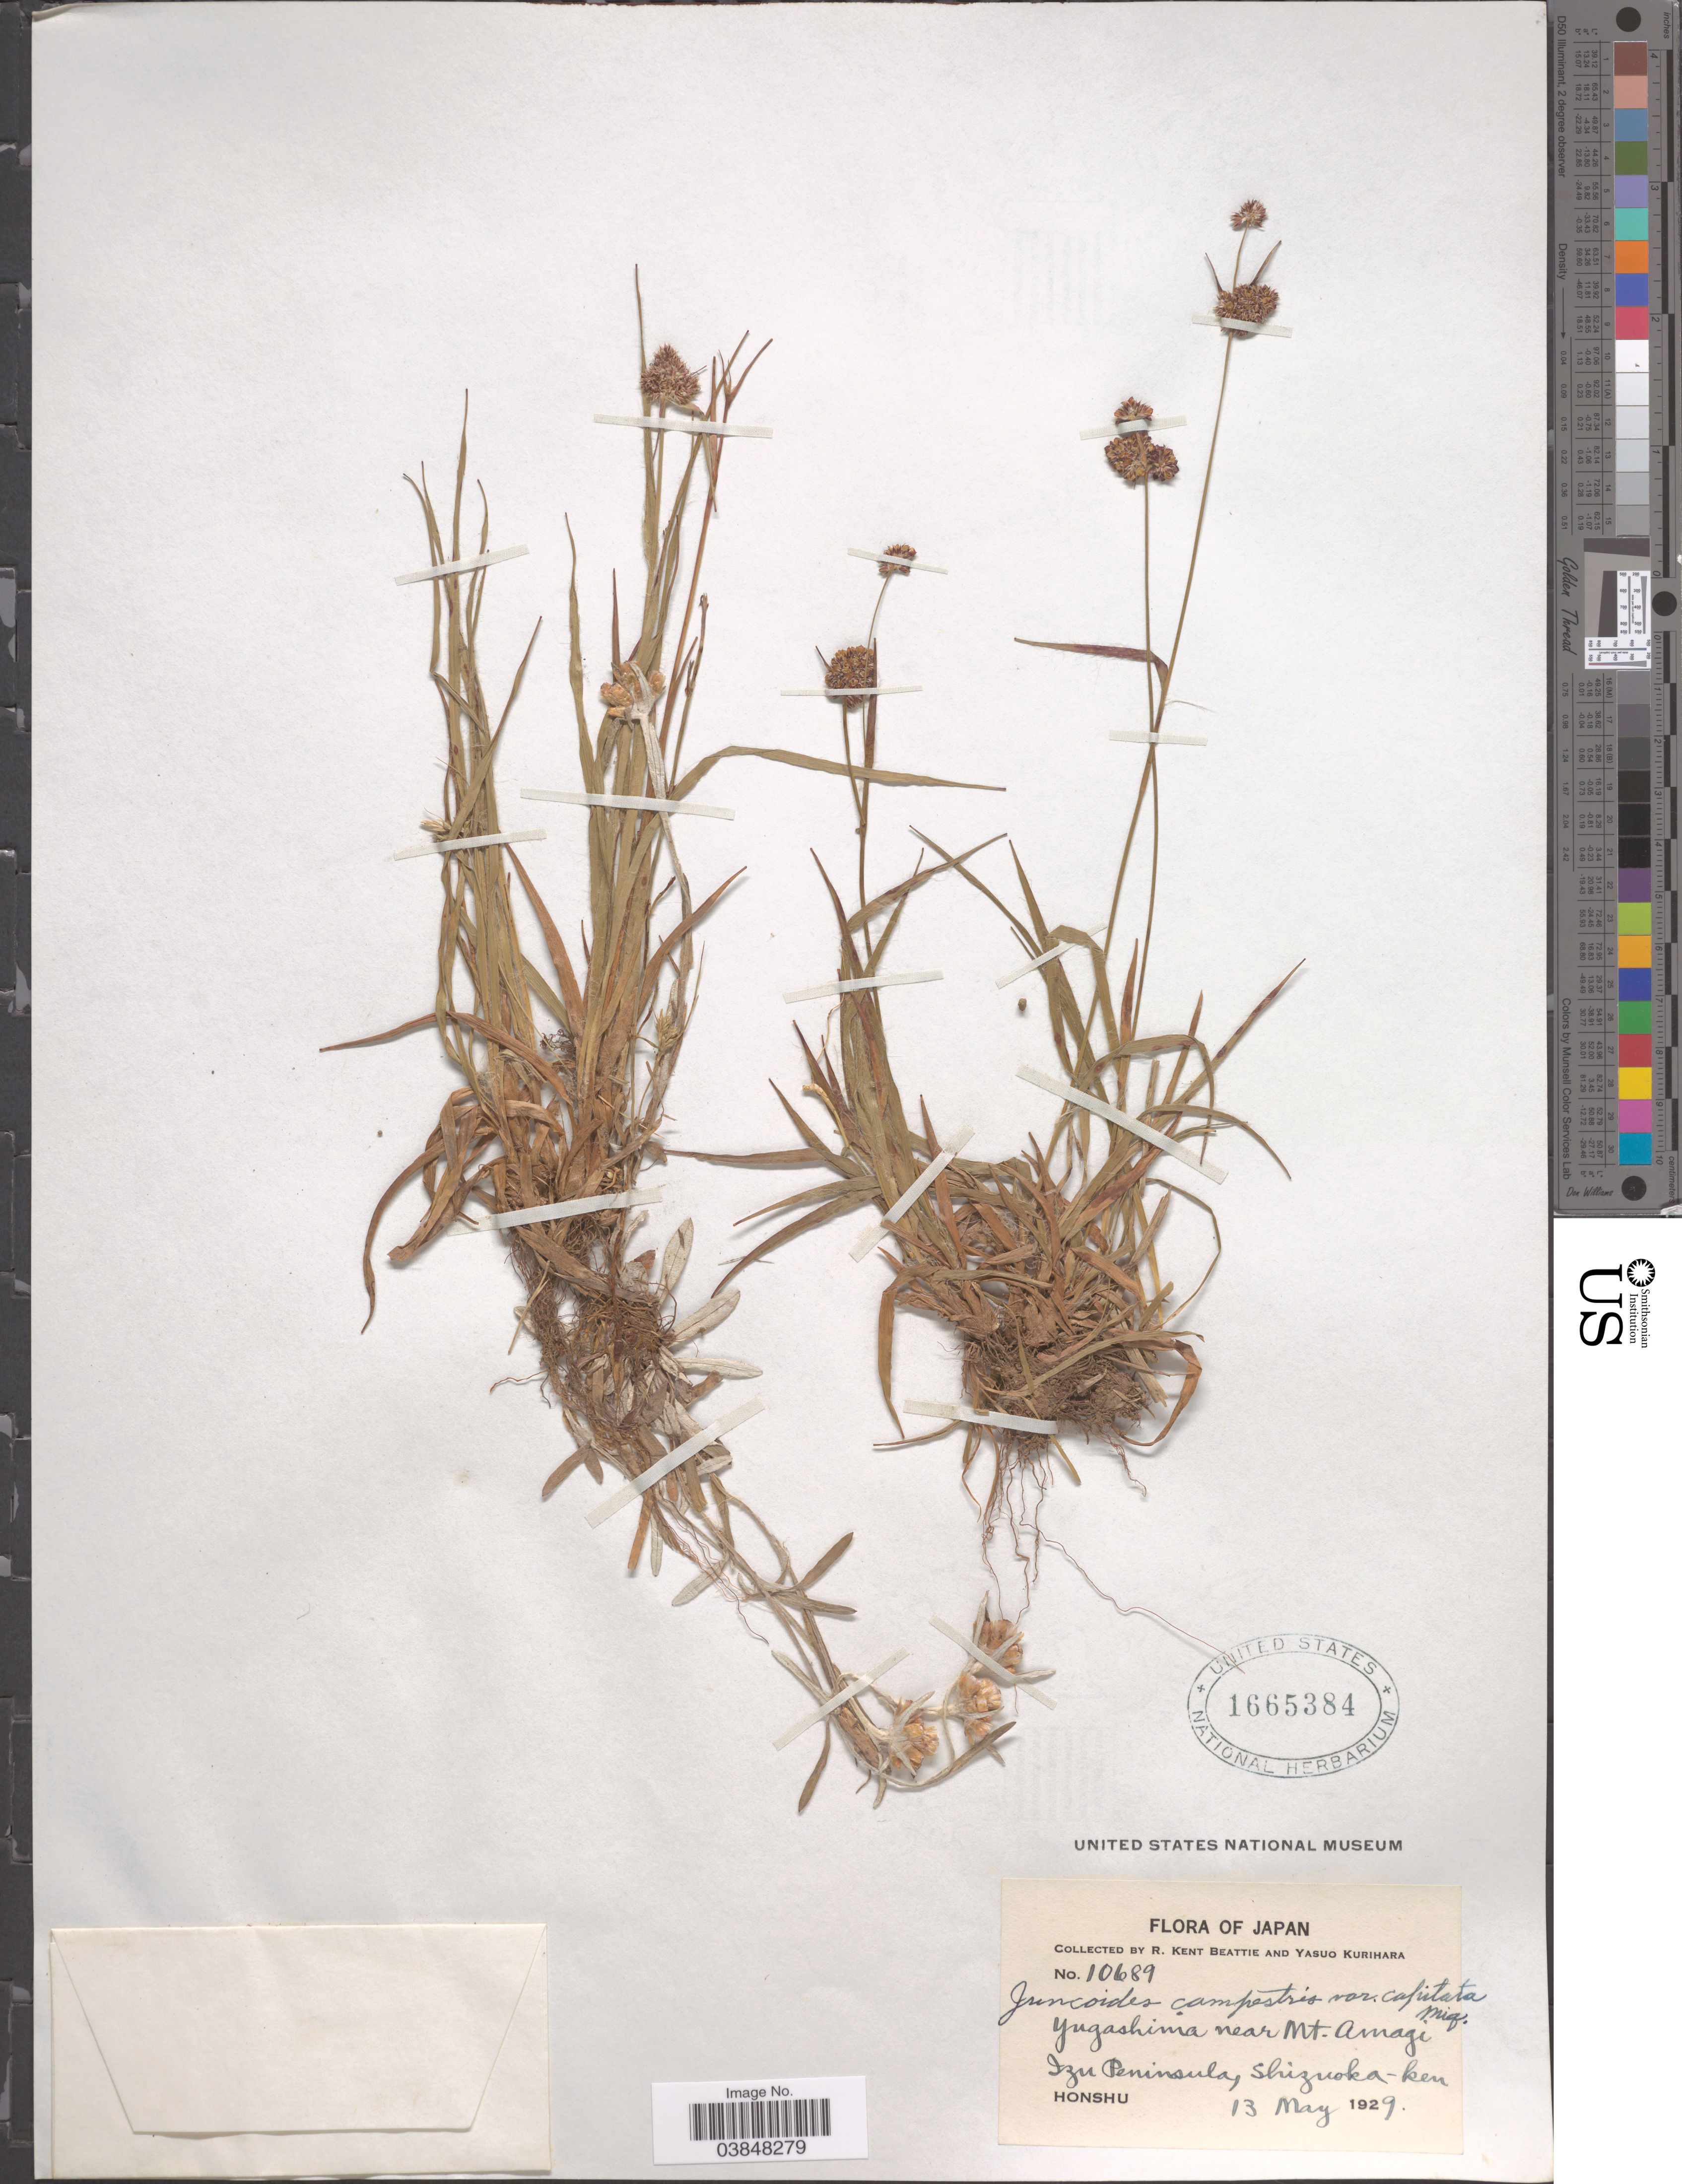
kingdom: Plantae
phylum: Tracheophyta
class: Liliopsida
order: Poales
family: Juncaceae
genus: Luzula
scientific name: Luzula capitata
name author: (Miq. ex Franch. & Sav.) Kom.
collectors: R. K. Beattie & Y. Kurihara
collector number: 10689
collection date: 1929-05-13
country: Japan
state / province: Sizuoka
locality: Yugashima near Mt. Amagi. Izu Peninsula, Shizuoka-ken. Honshu.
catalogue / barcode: US 1665384